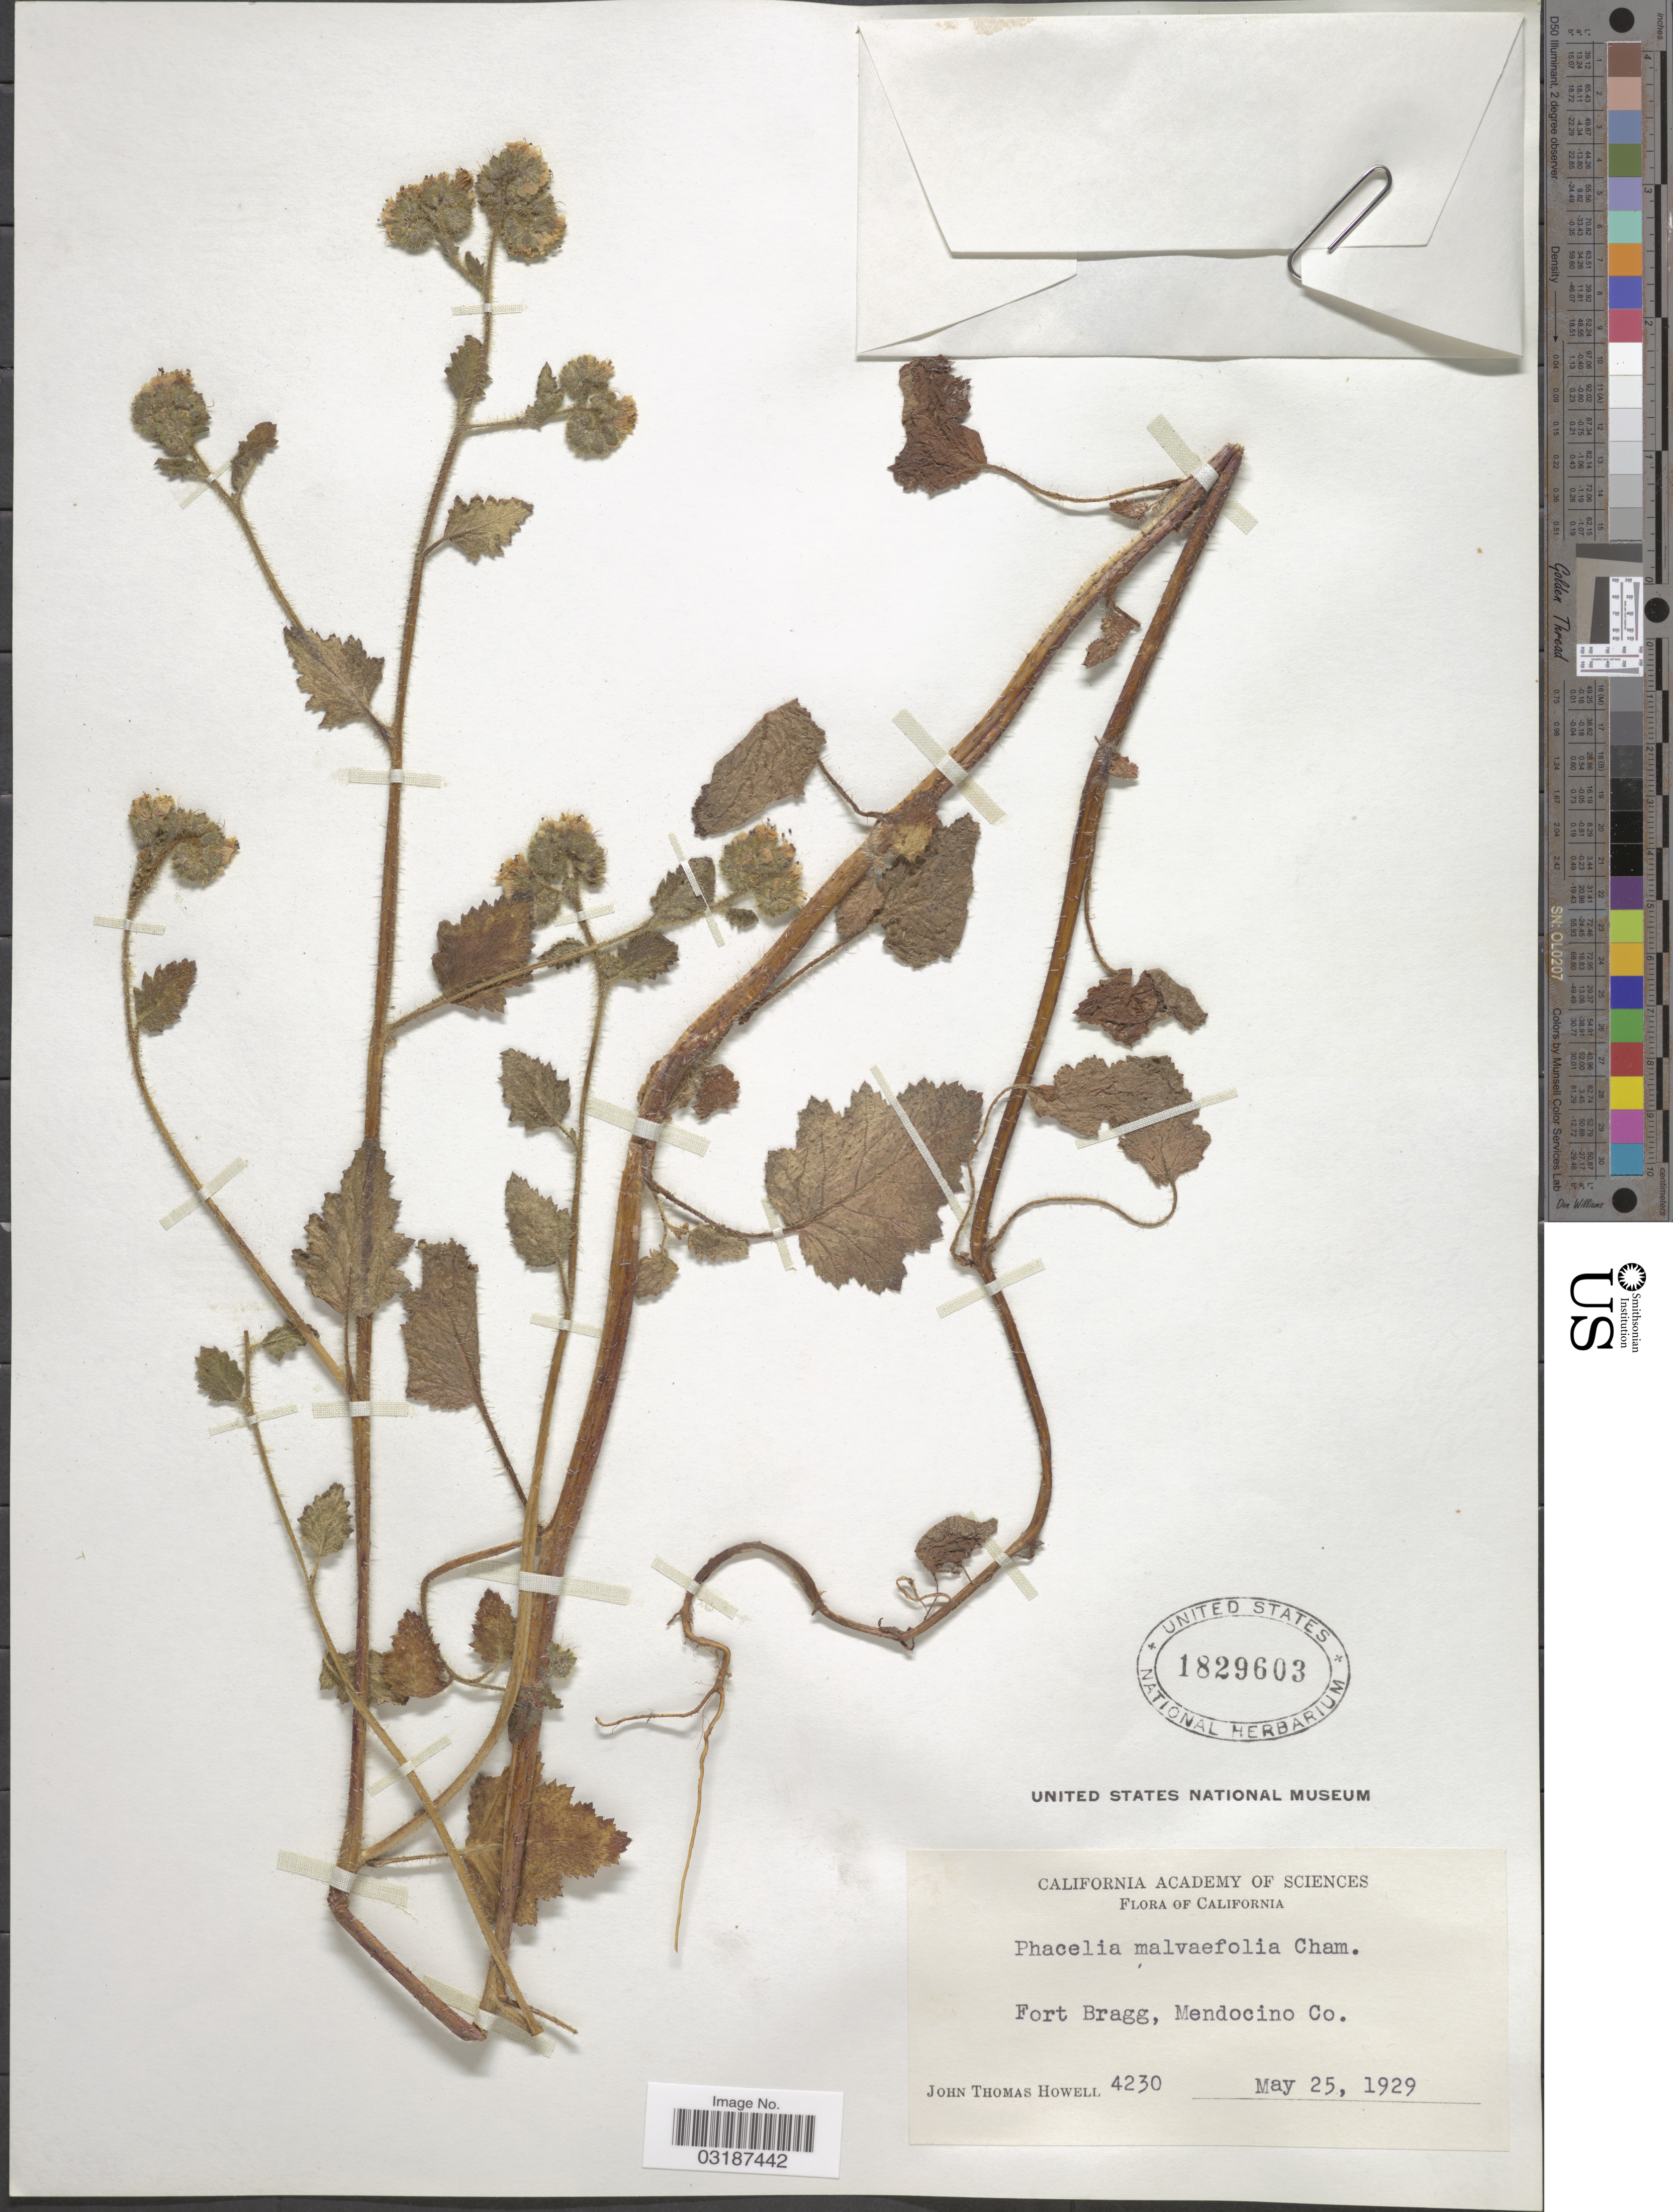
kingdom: Plantae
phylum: Tracheophyta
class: Magnoliopsida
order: Boraginales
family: Hydrophyllaceae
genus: Phacelia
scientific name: Phacelia malvifolia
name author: Cham.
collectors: J. T. Howell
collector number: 4230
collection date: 1929-05-25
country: United States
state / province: California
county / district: Mendocino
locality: Fort Bragg, Mendocino Co.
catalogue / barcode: US 1829603